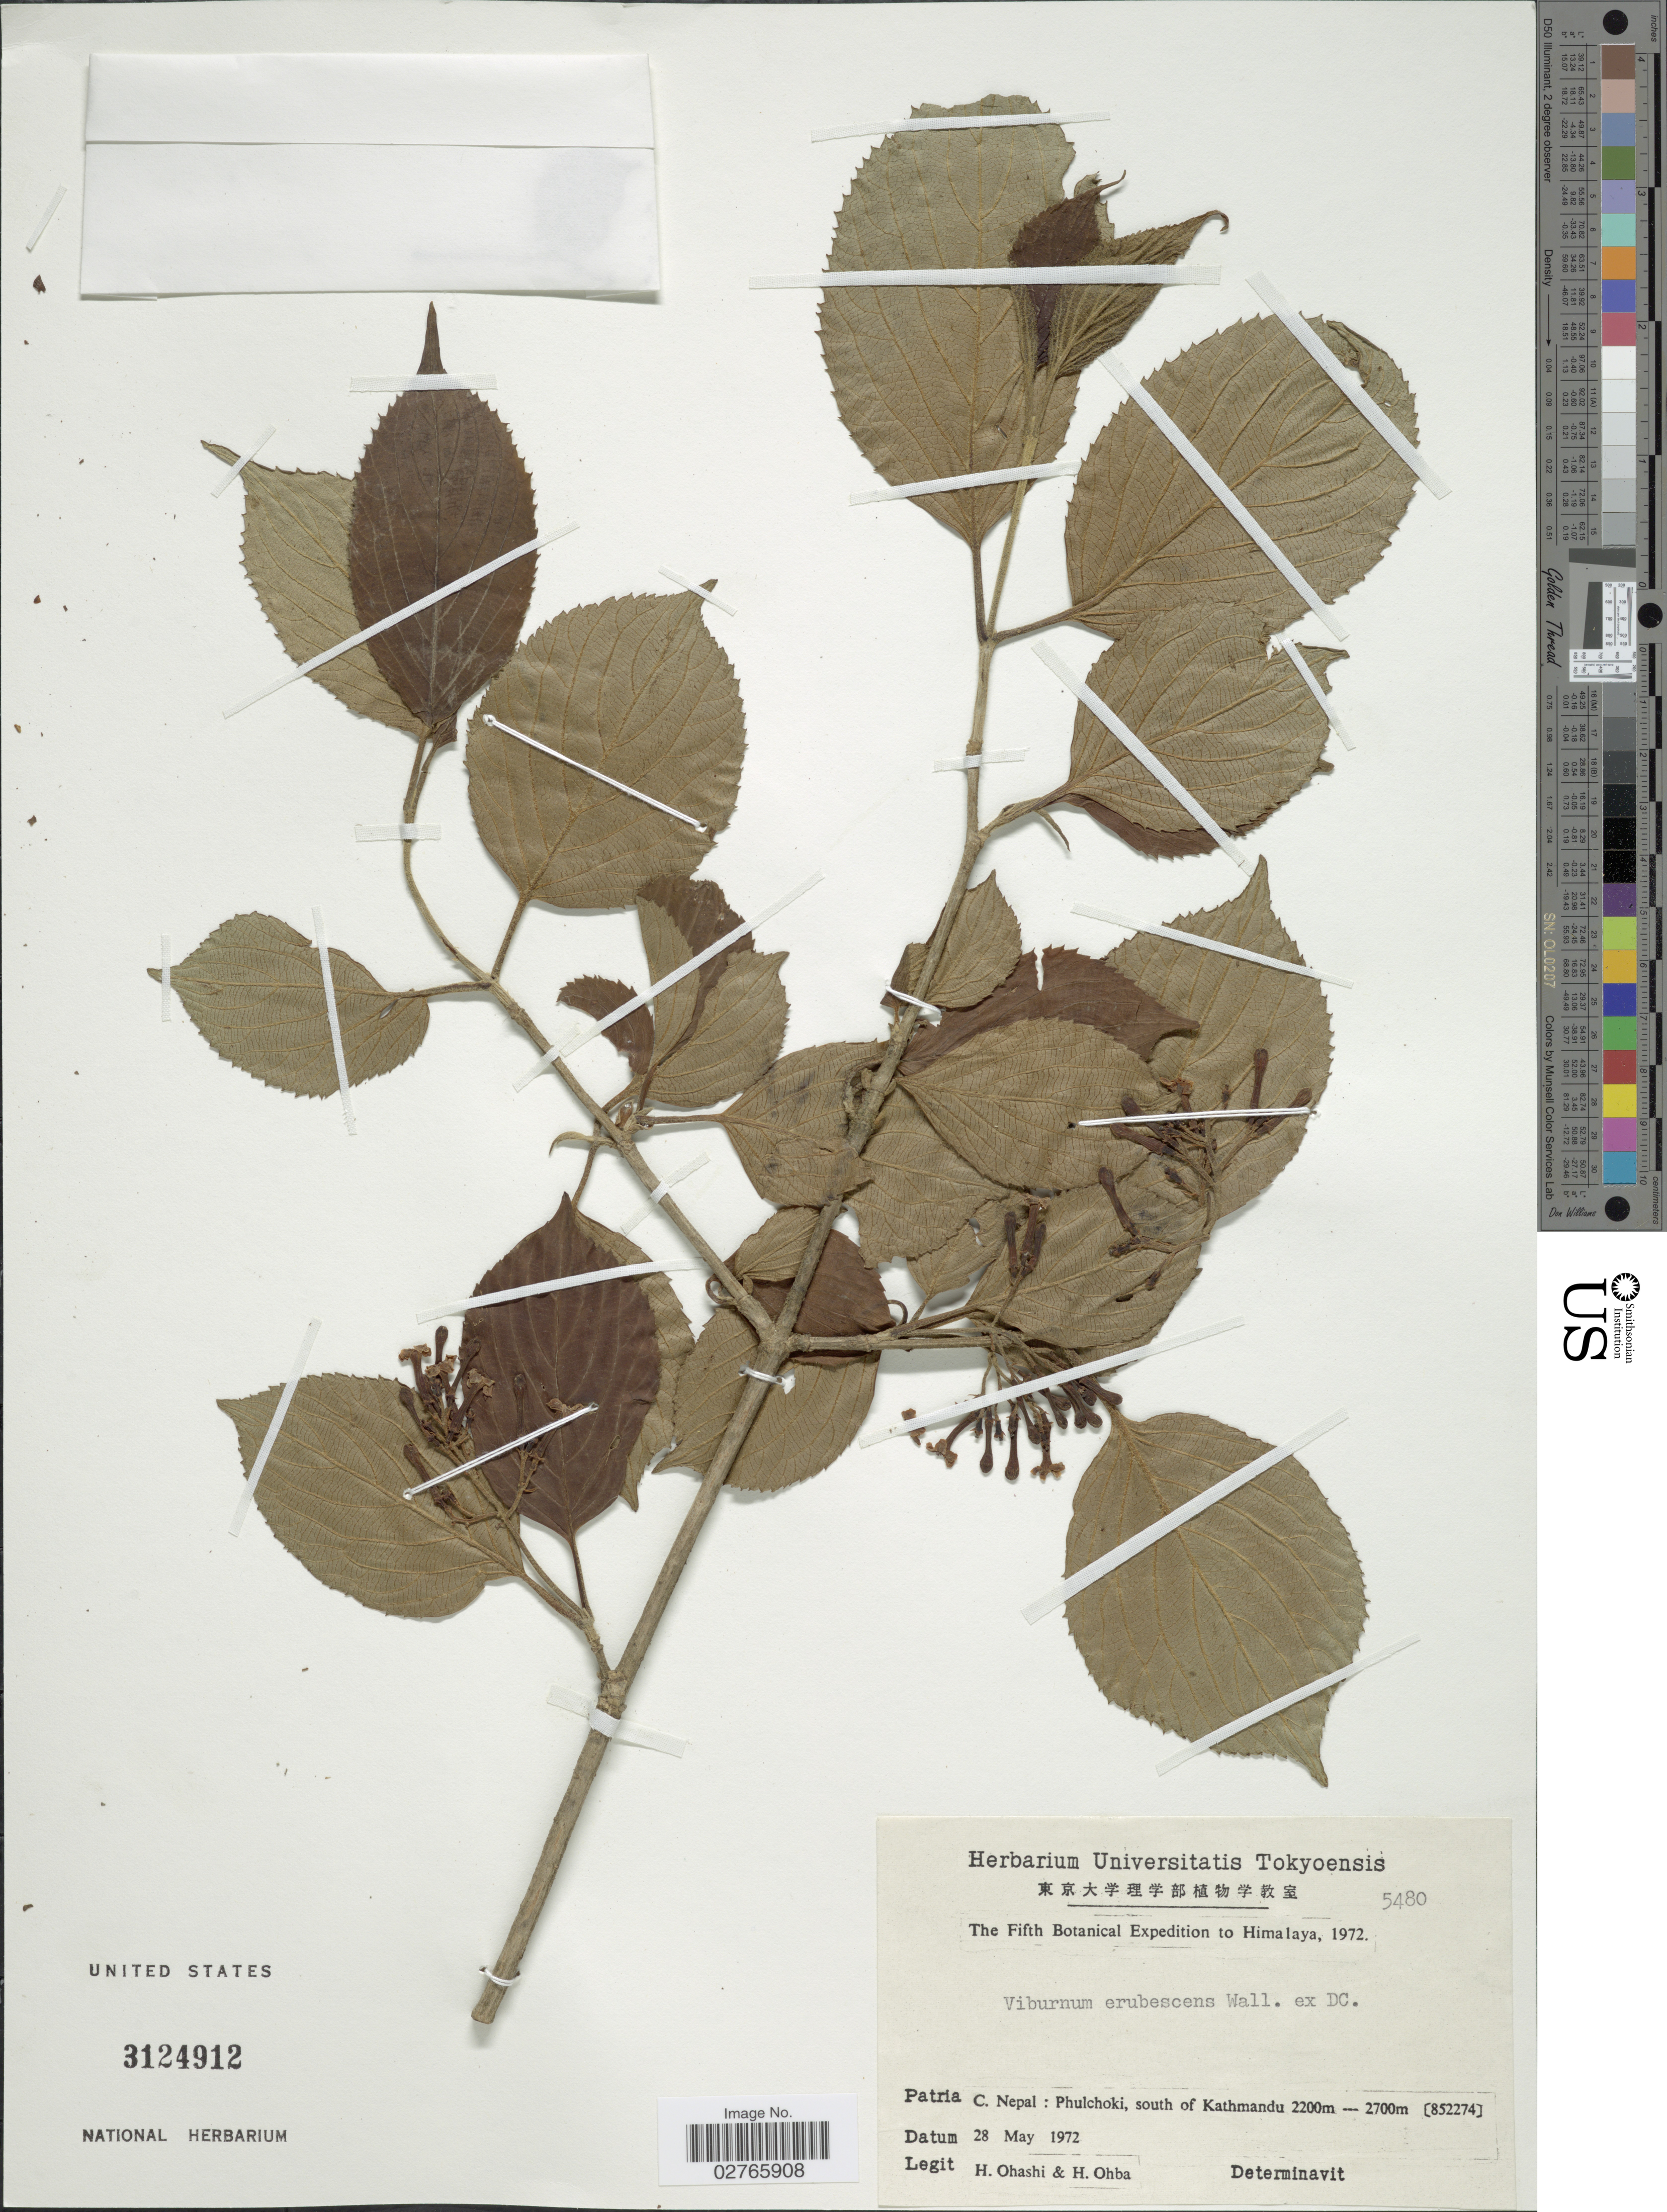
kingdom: Plantae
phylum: Tracheophyta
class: Magnoliopsida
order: Dipsacales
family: Viburnaceae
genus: Viburnum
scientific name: Viburnum erubescens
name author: Wall.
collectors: H. Ohashi & H. Ohba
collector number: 5480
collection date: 1972-05-28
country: Nepal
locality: Himalaya. C. Nepal: Phulchoki, south of Kathmandu.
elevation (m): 2200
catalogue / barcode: US 3124912